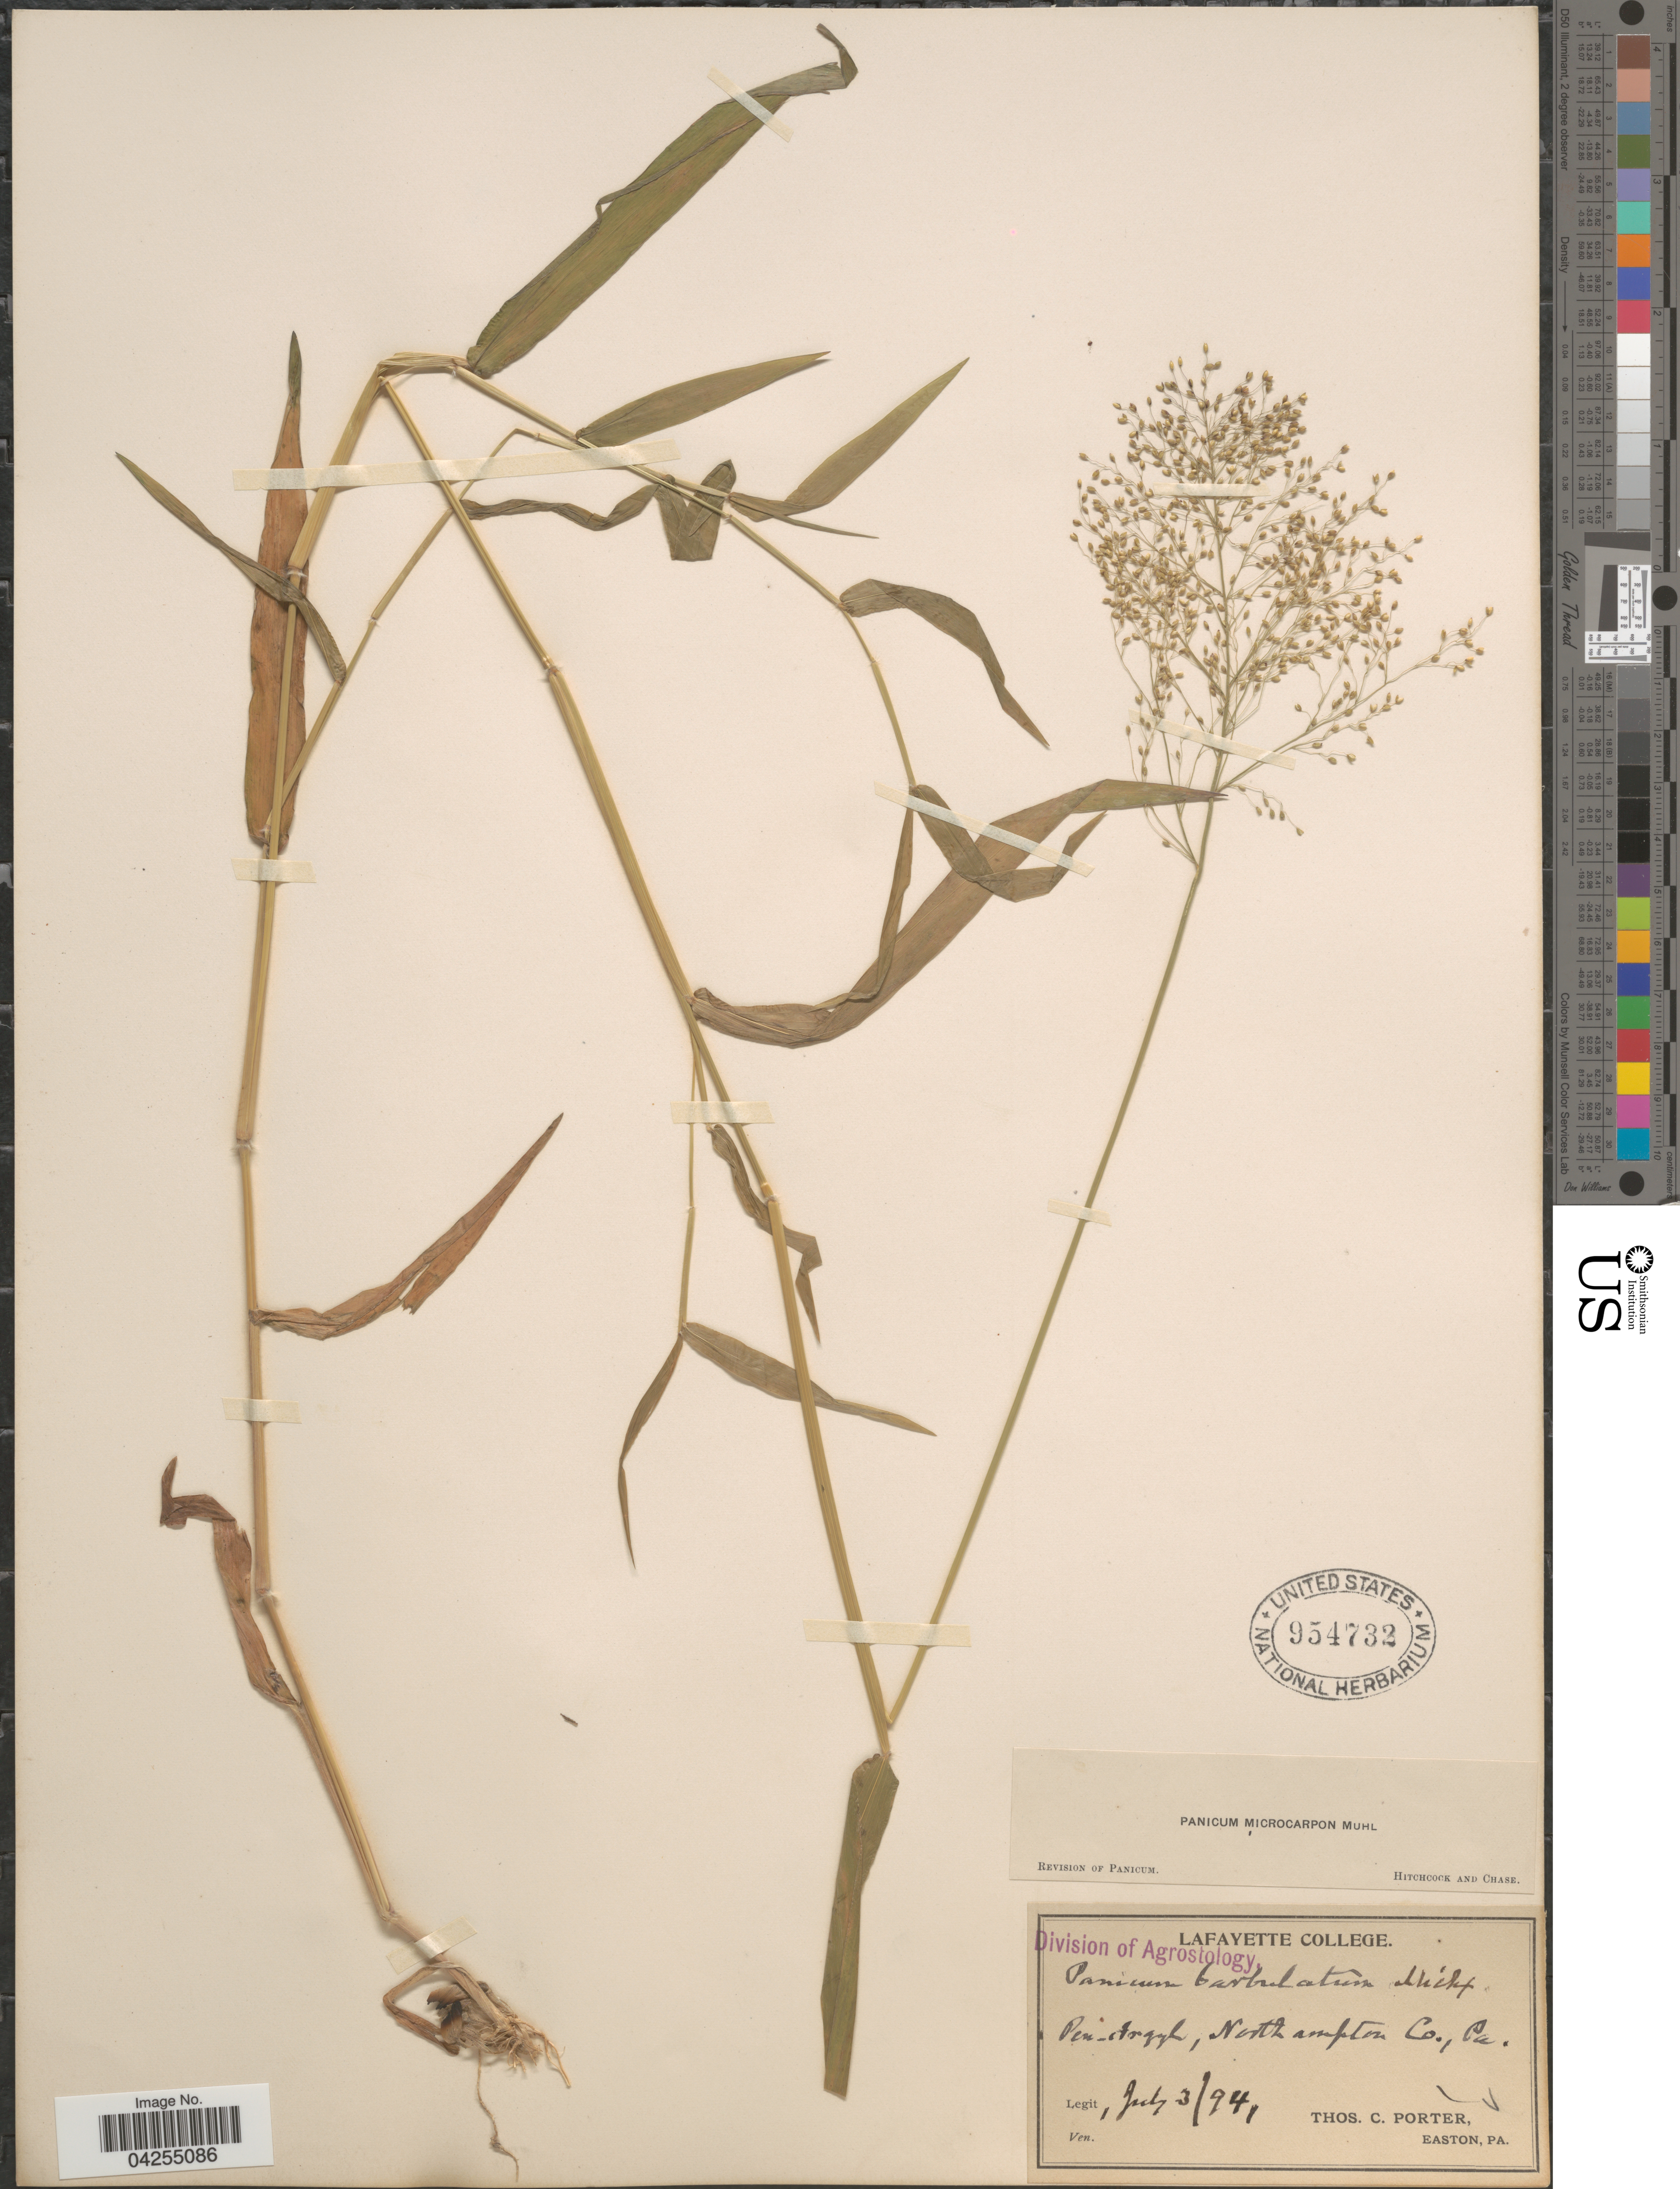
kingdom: Plantae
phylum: Tracheophyta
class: Liliopsida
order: Poales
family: Poaceae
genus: Dichanthelium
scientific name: Dichanthelium dichotomum var. dichotomum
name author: (L.) Gould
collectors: T. Porter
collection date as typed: Transcribed d/m/y: 3/7/94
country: United States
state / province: Pennsylvania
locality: Pen Argyl, Northampton Co.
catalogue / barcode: US 954732